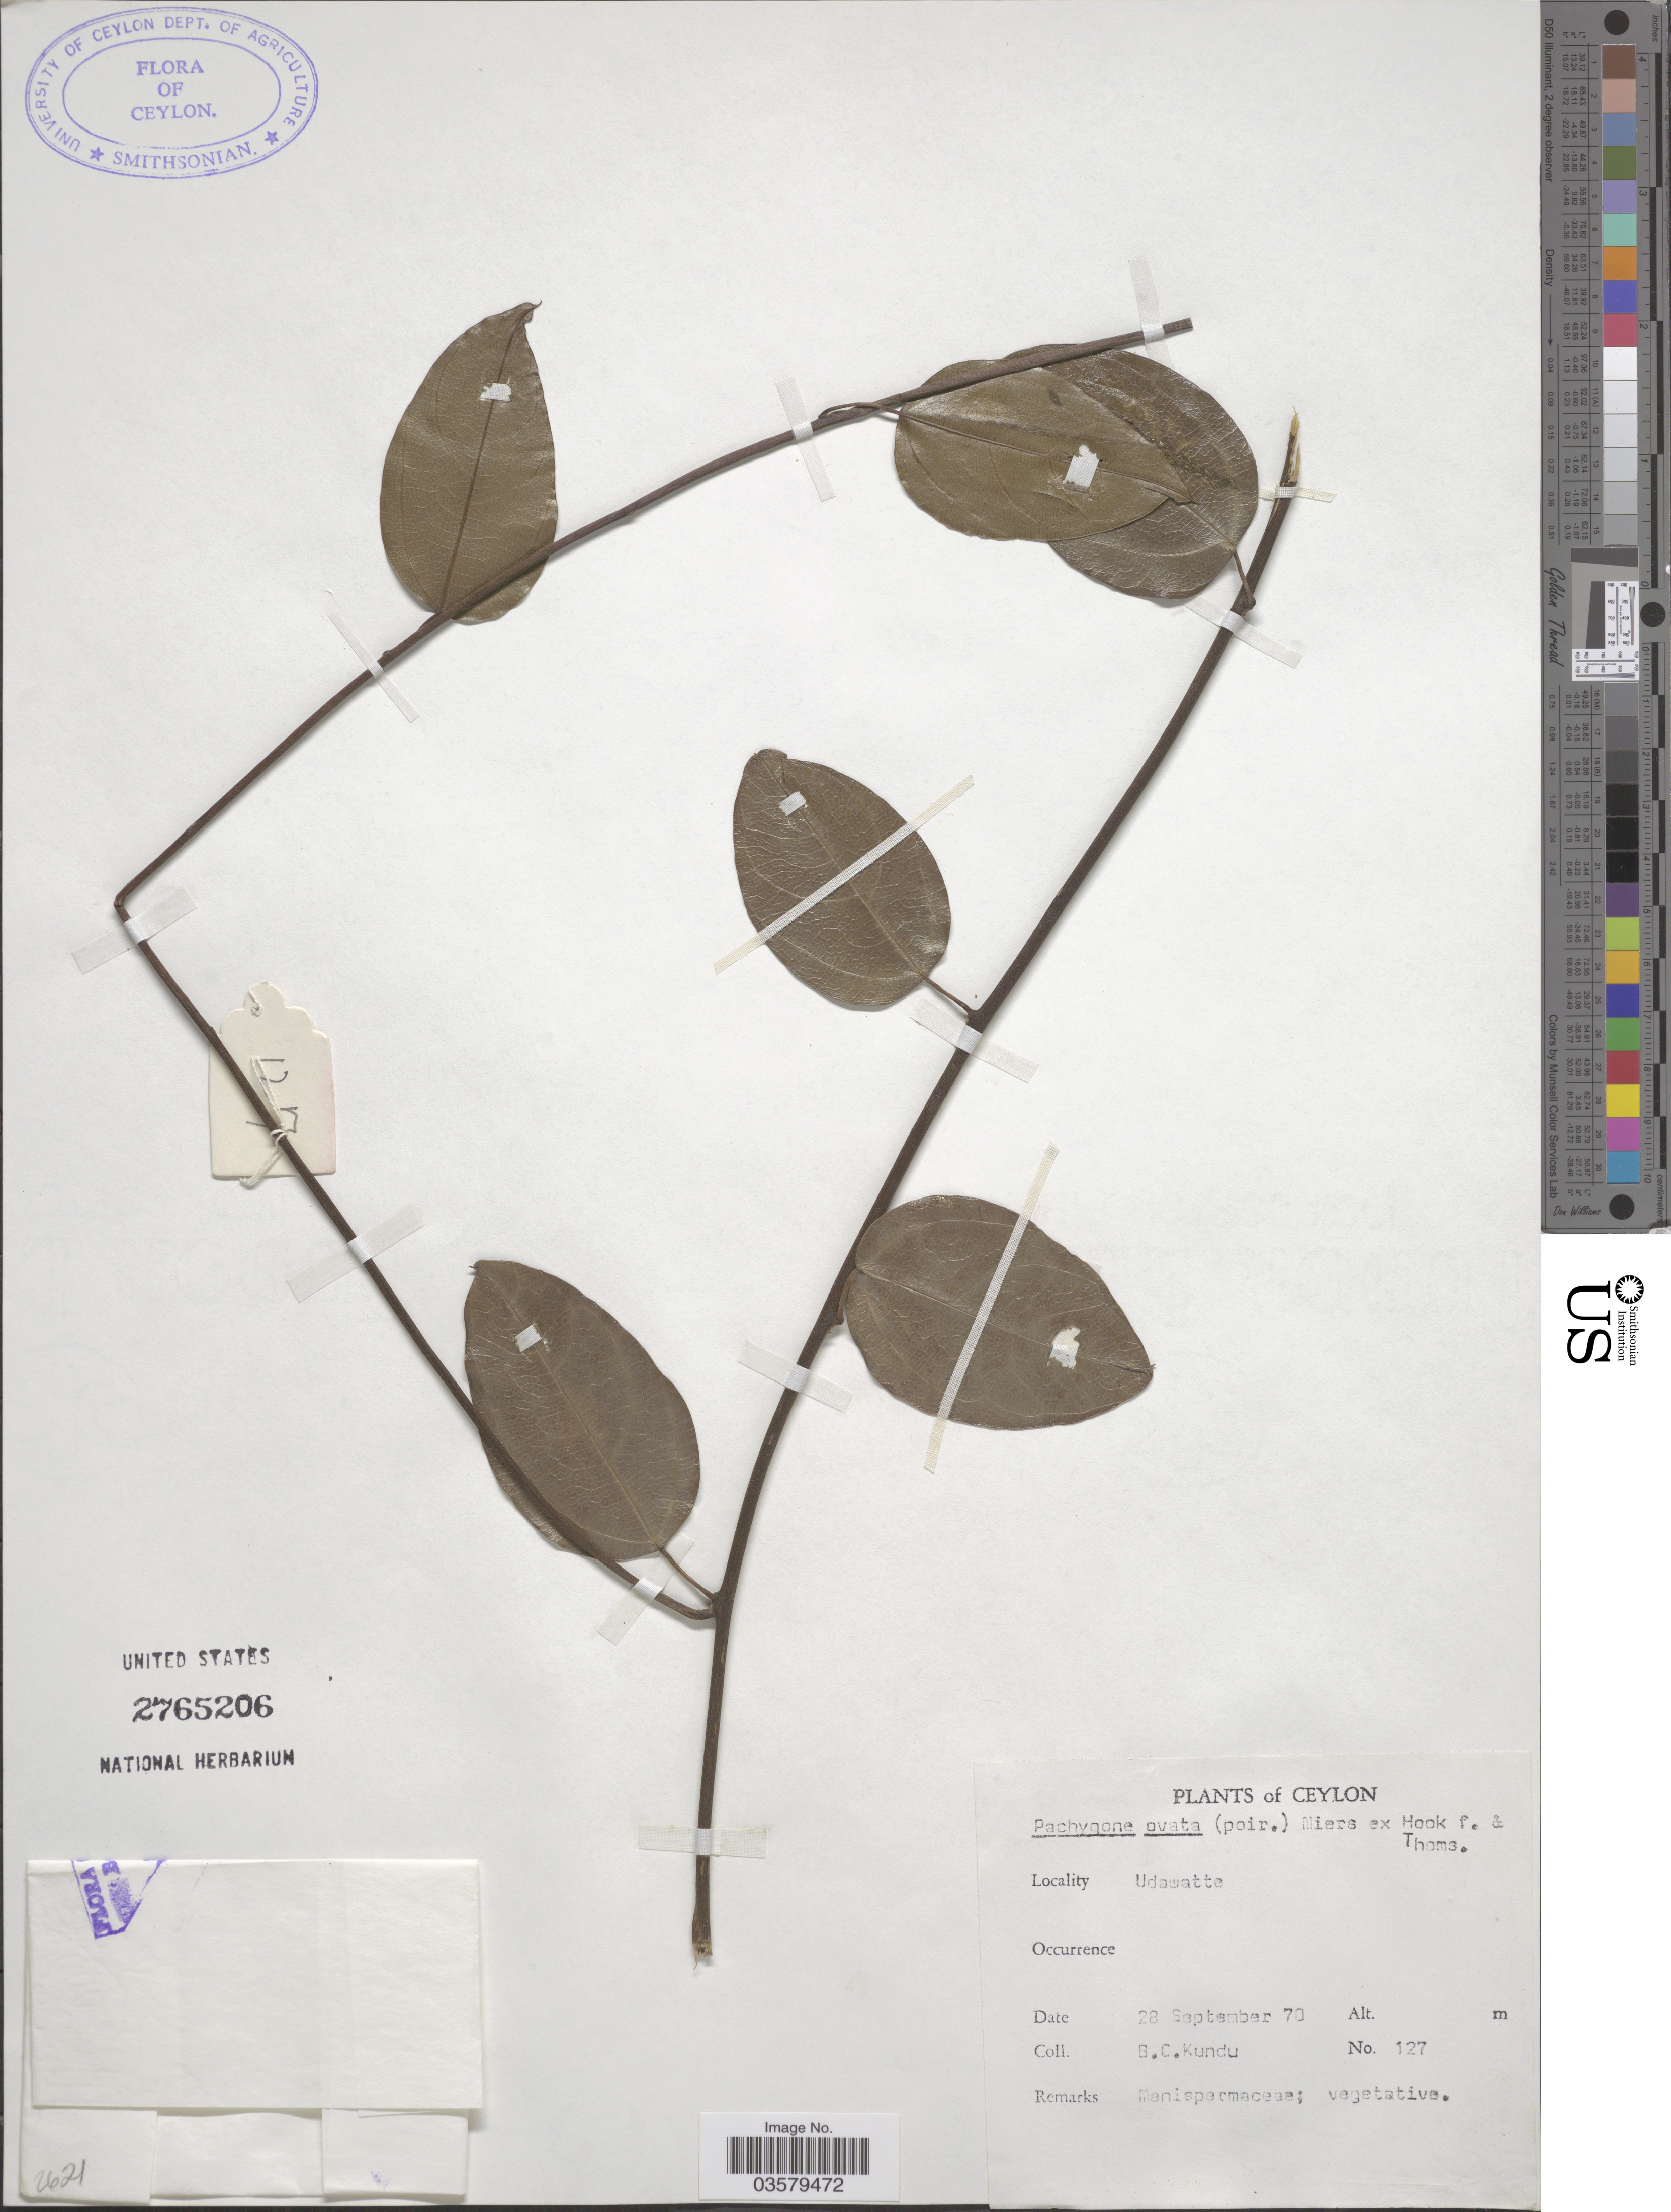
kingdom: Plantae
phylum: Tracheophyta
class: Magnoliopsida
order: Ranunculales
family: Menispermaceae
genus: Hyperbaena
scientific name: Hyperbaena ovata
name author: Urb.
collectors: B. C. Kundu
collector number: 127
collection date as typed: Transcribed d/m/y: 28/9/70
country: Sri Lanka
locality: Ceylon. Udawatte.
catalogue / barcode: US 2765206